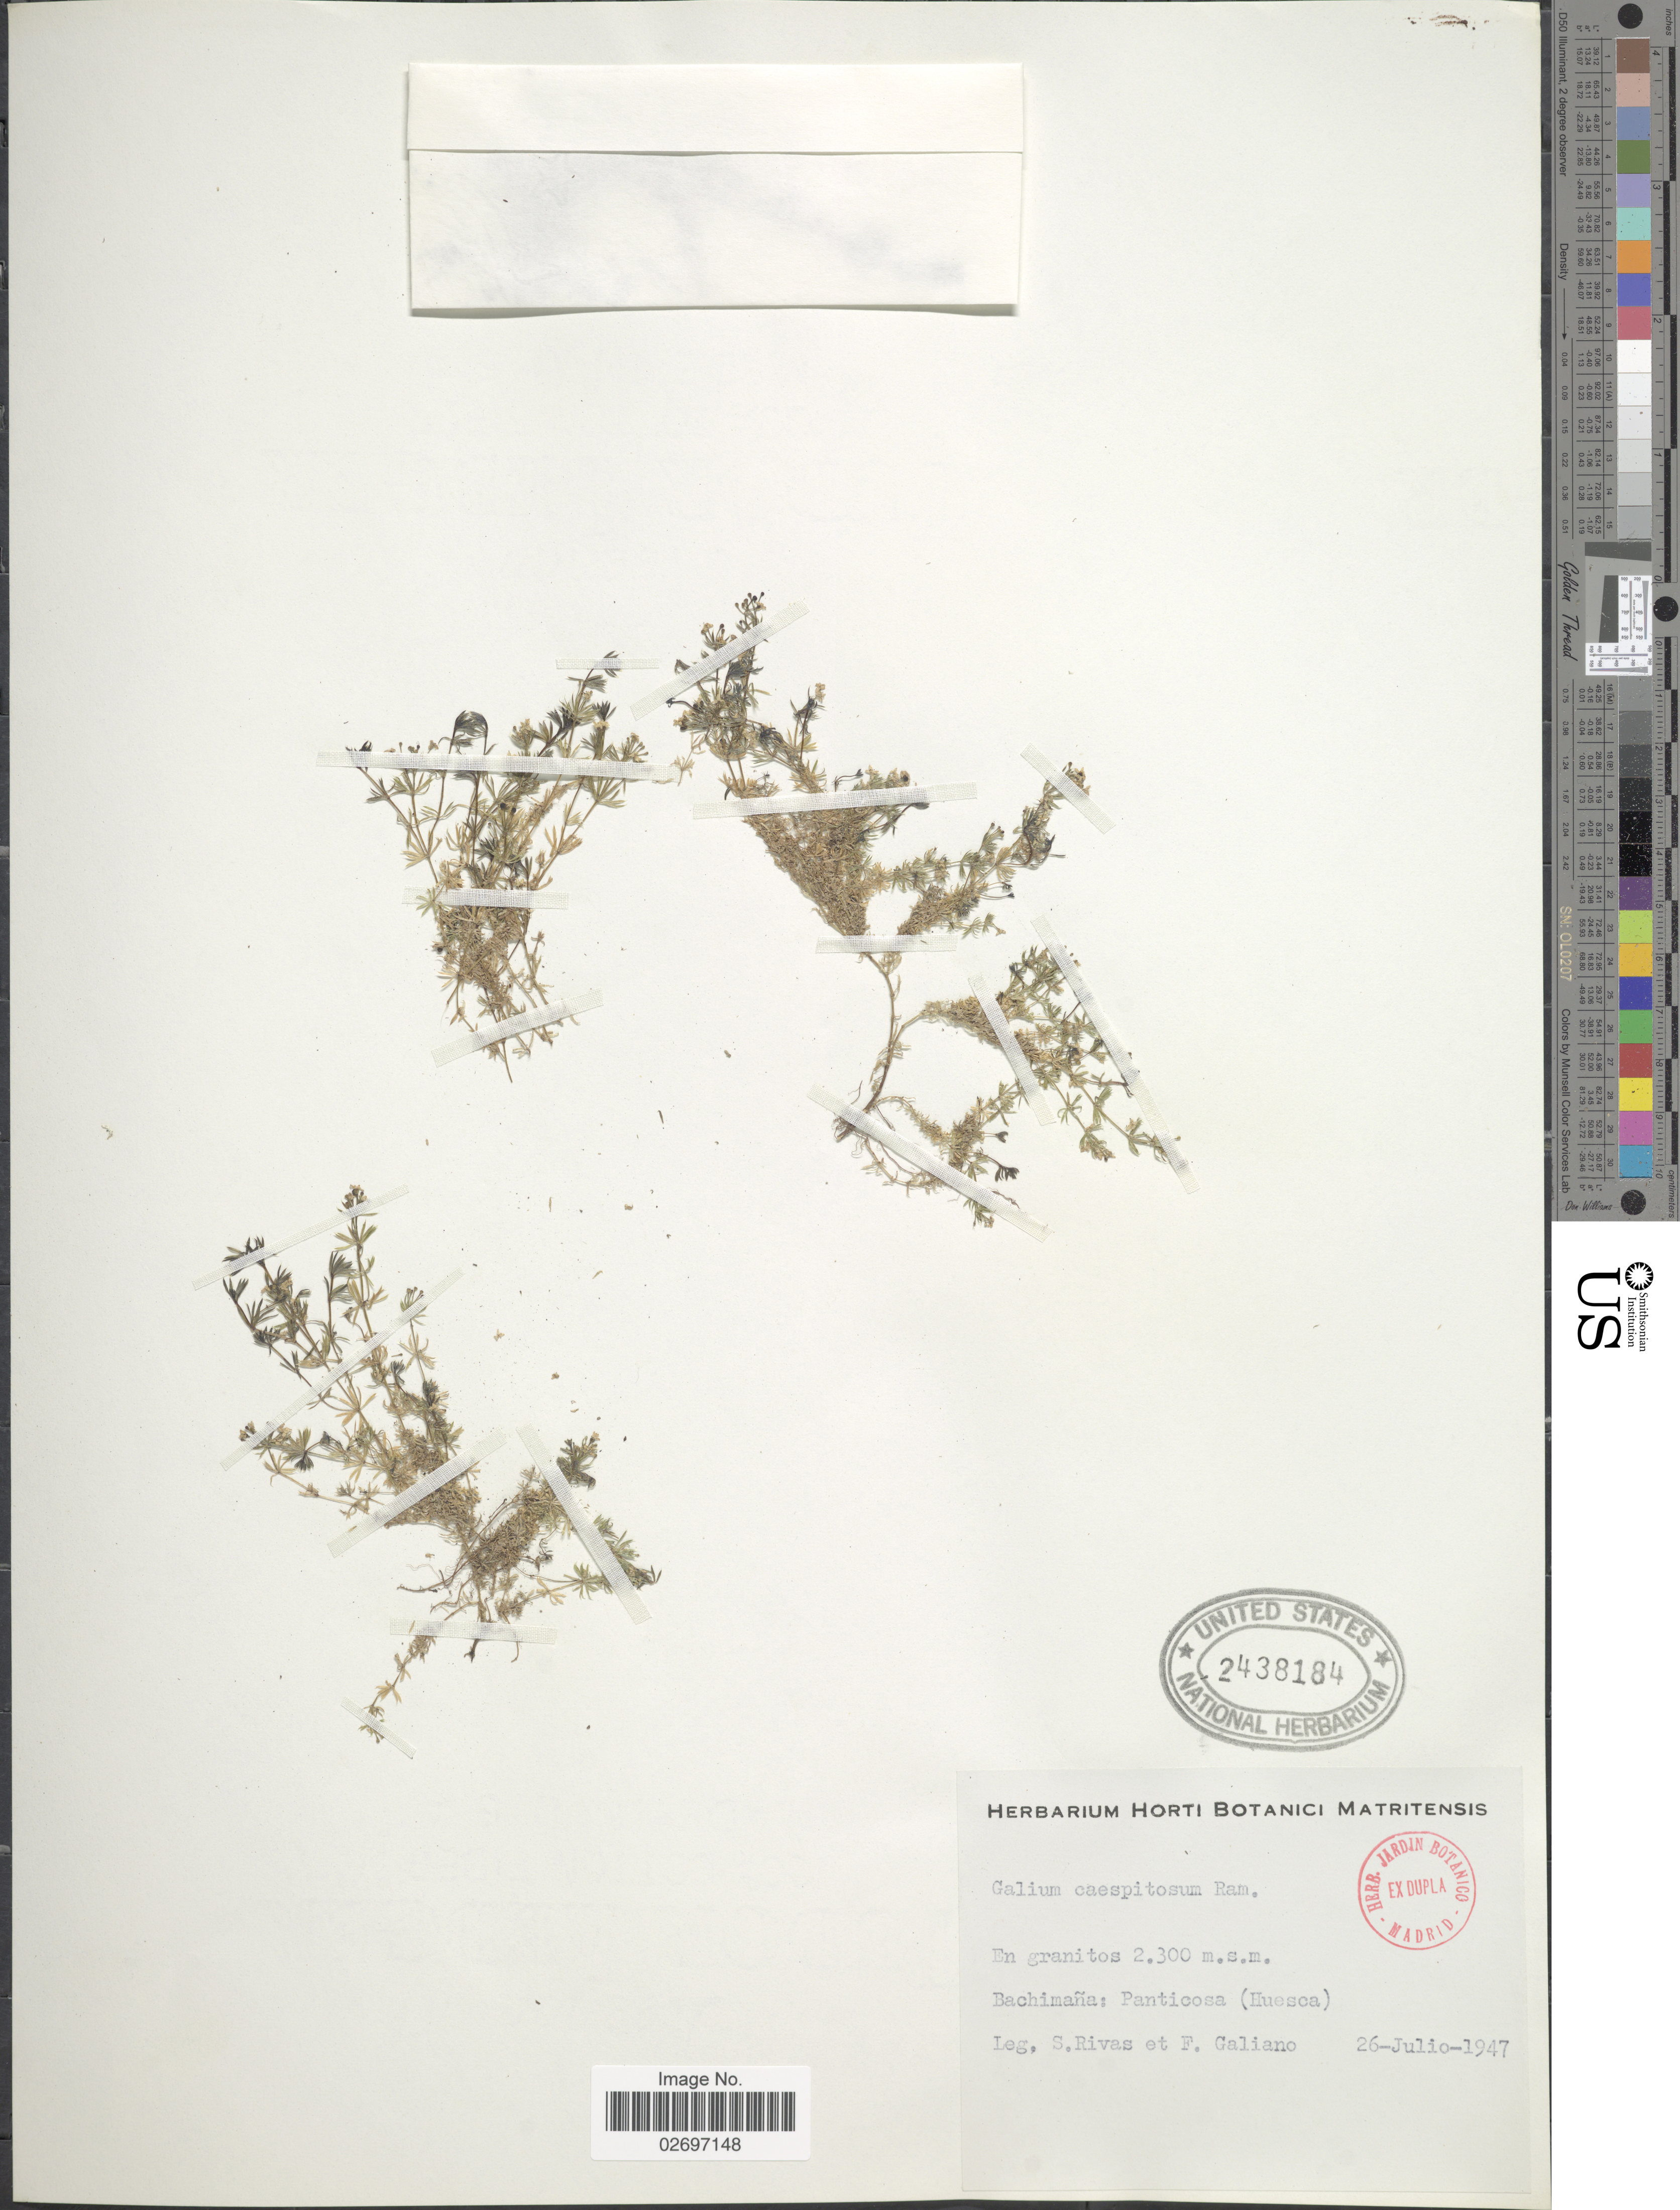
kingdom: Plantae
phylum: Tracheophyta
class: Magnoliopsida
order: Gentianales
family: Rubiaceae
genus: Galium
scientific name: Galium caespitosum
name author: Ramond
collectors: S. Rivas & E. F. Galiano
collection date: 1947-07-26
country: Spain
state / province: Aragón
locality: Bachimana: Panticosa (Huesca)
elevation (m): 2300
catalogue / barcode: US 2438184